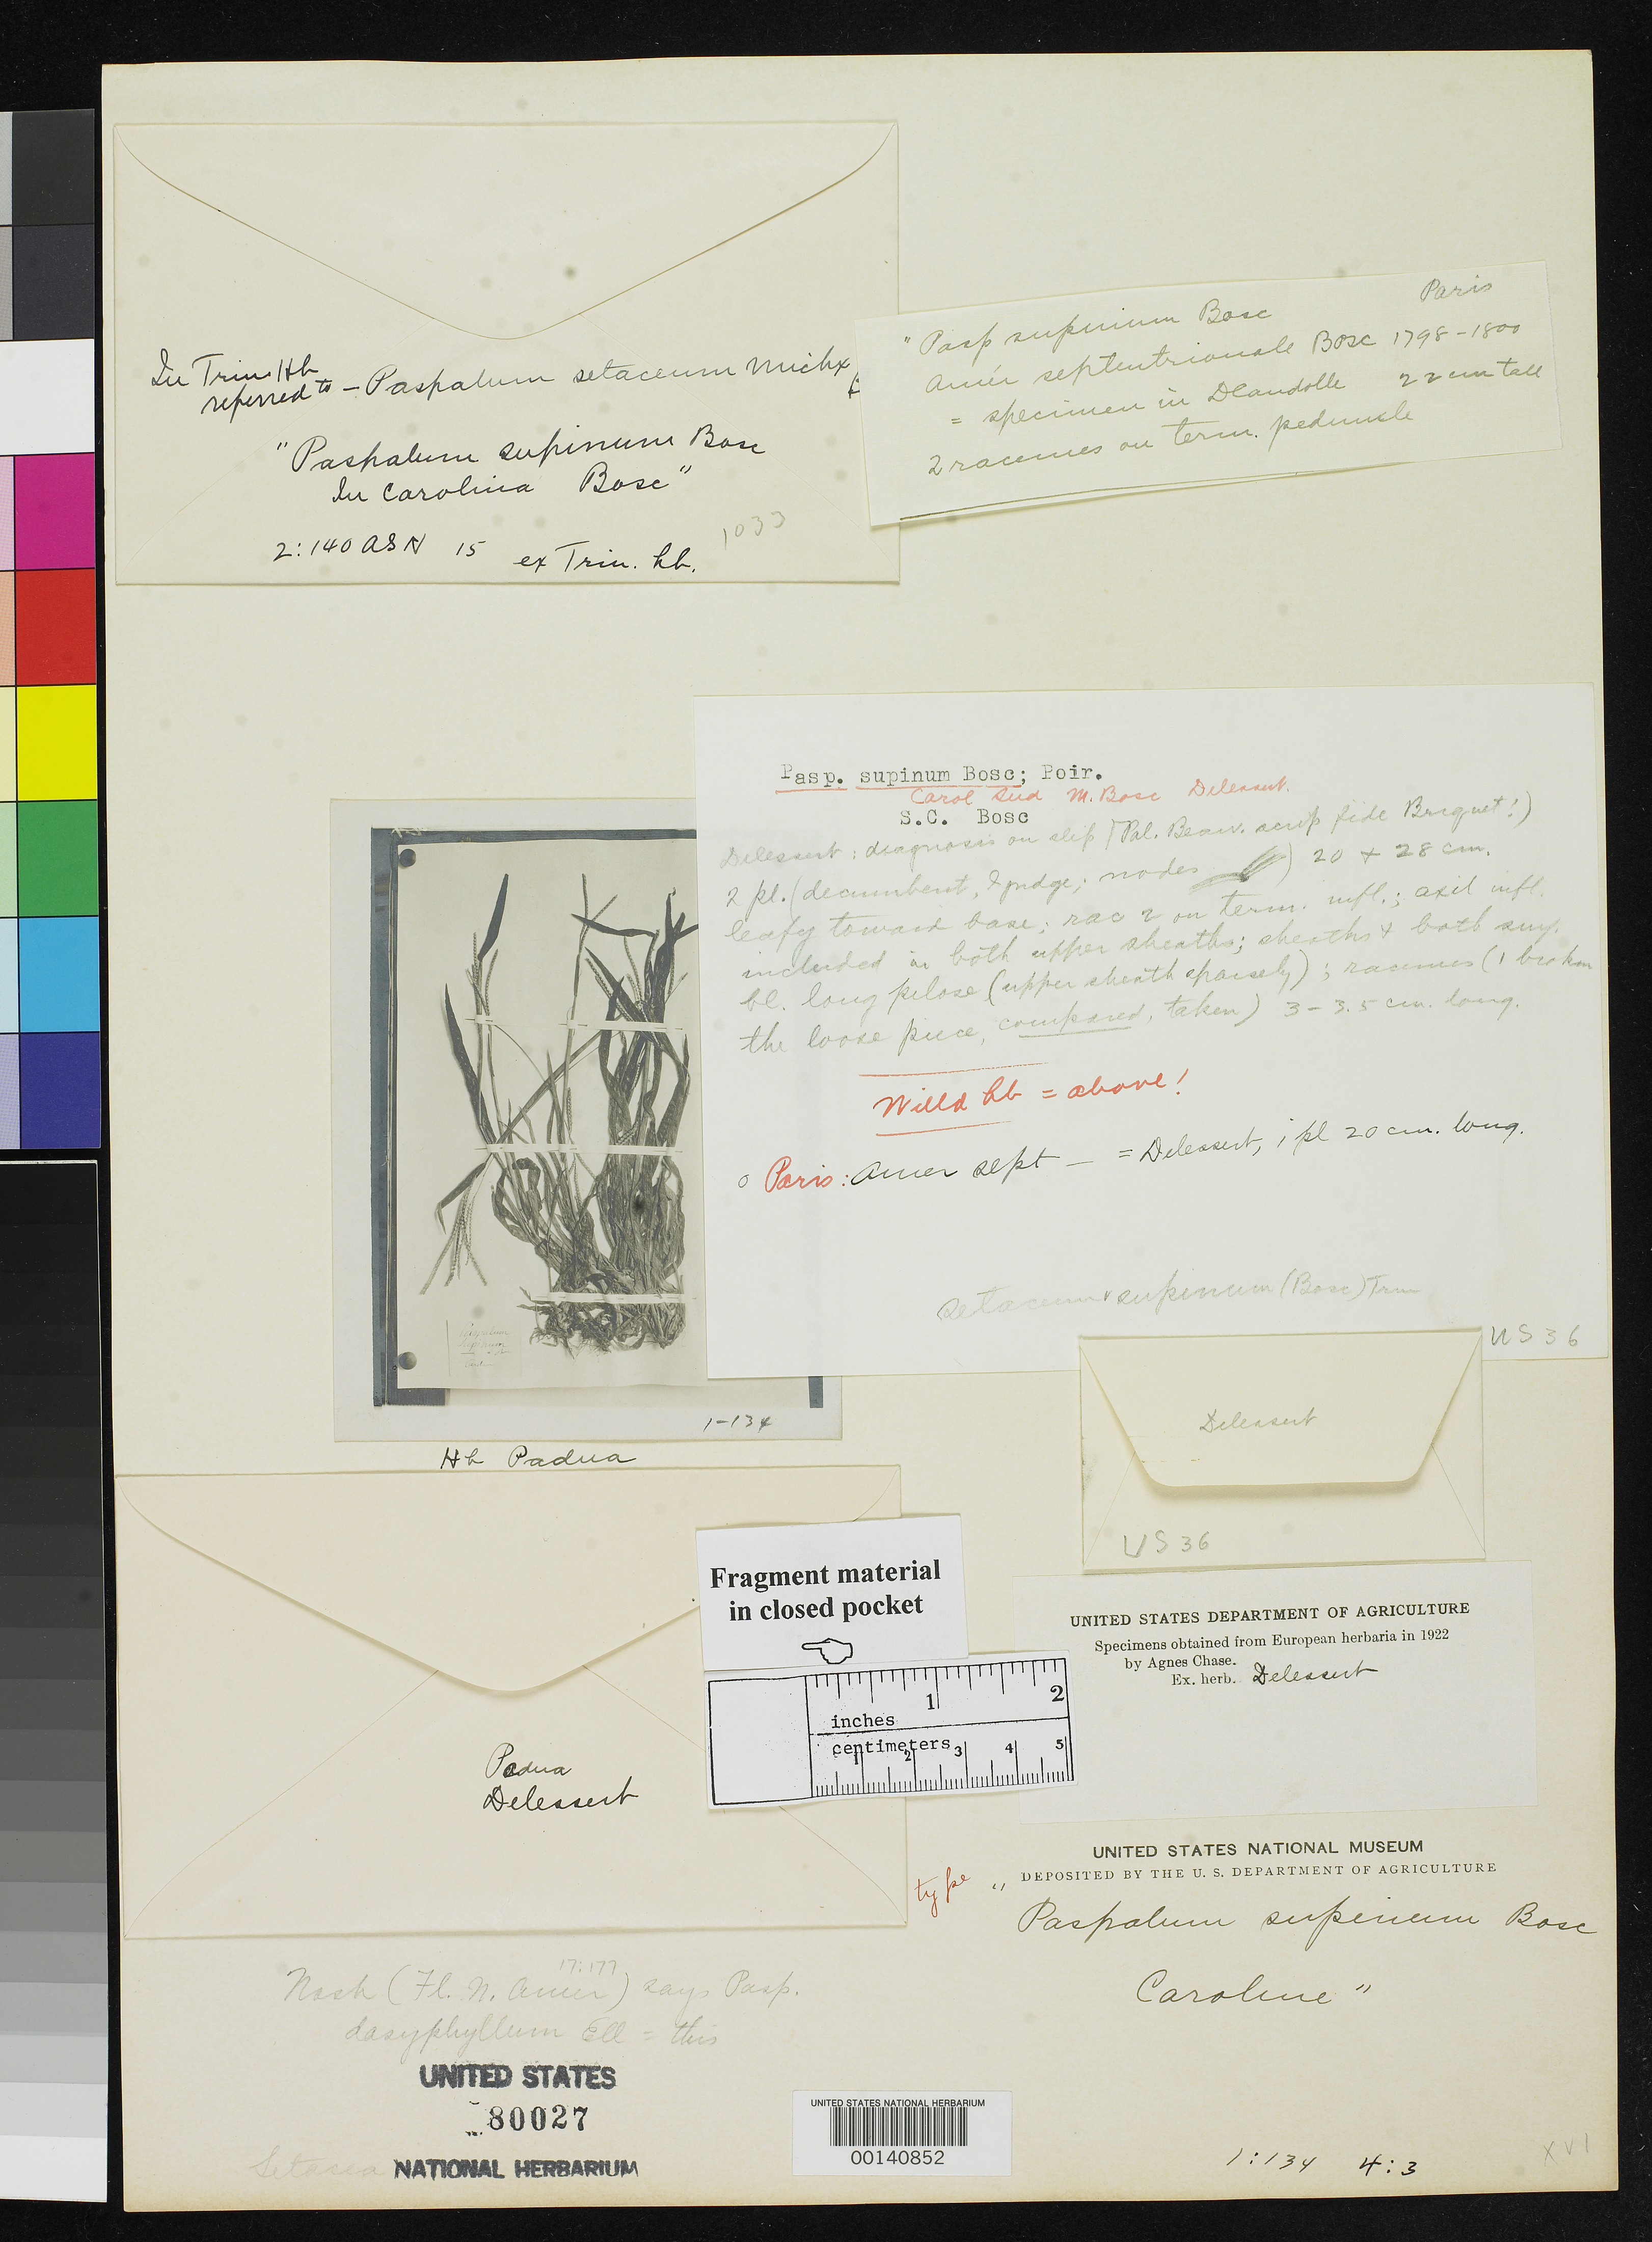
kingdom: Plantae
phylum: Tracheophyta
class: Liliopsida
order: Poales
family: Poaceae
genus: Paspalum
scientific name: Paspalum supinum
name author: Bosc ex Poir. in Lam.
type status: Type Fragment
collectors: L. A. G. Bosc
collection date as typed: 1798 to -- --- 1800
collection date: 1798/1800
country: United States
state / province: South Carolina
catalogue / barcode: US 80027